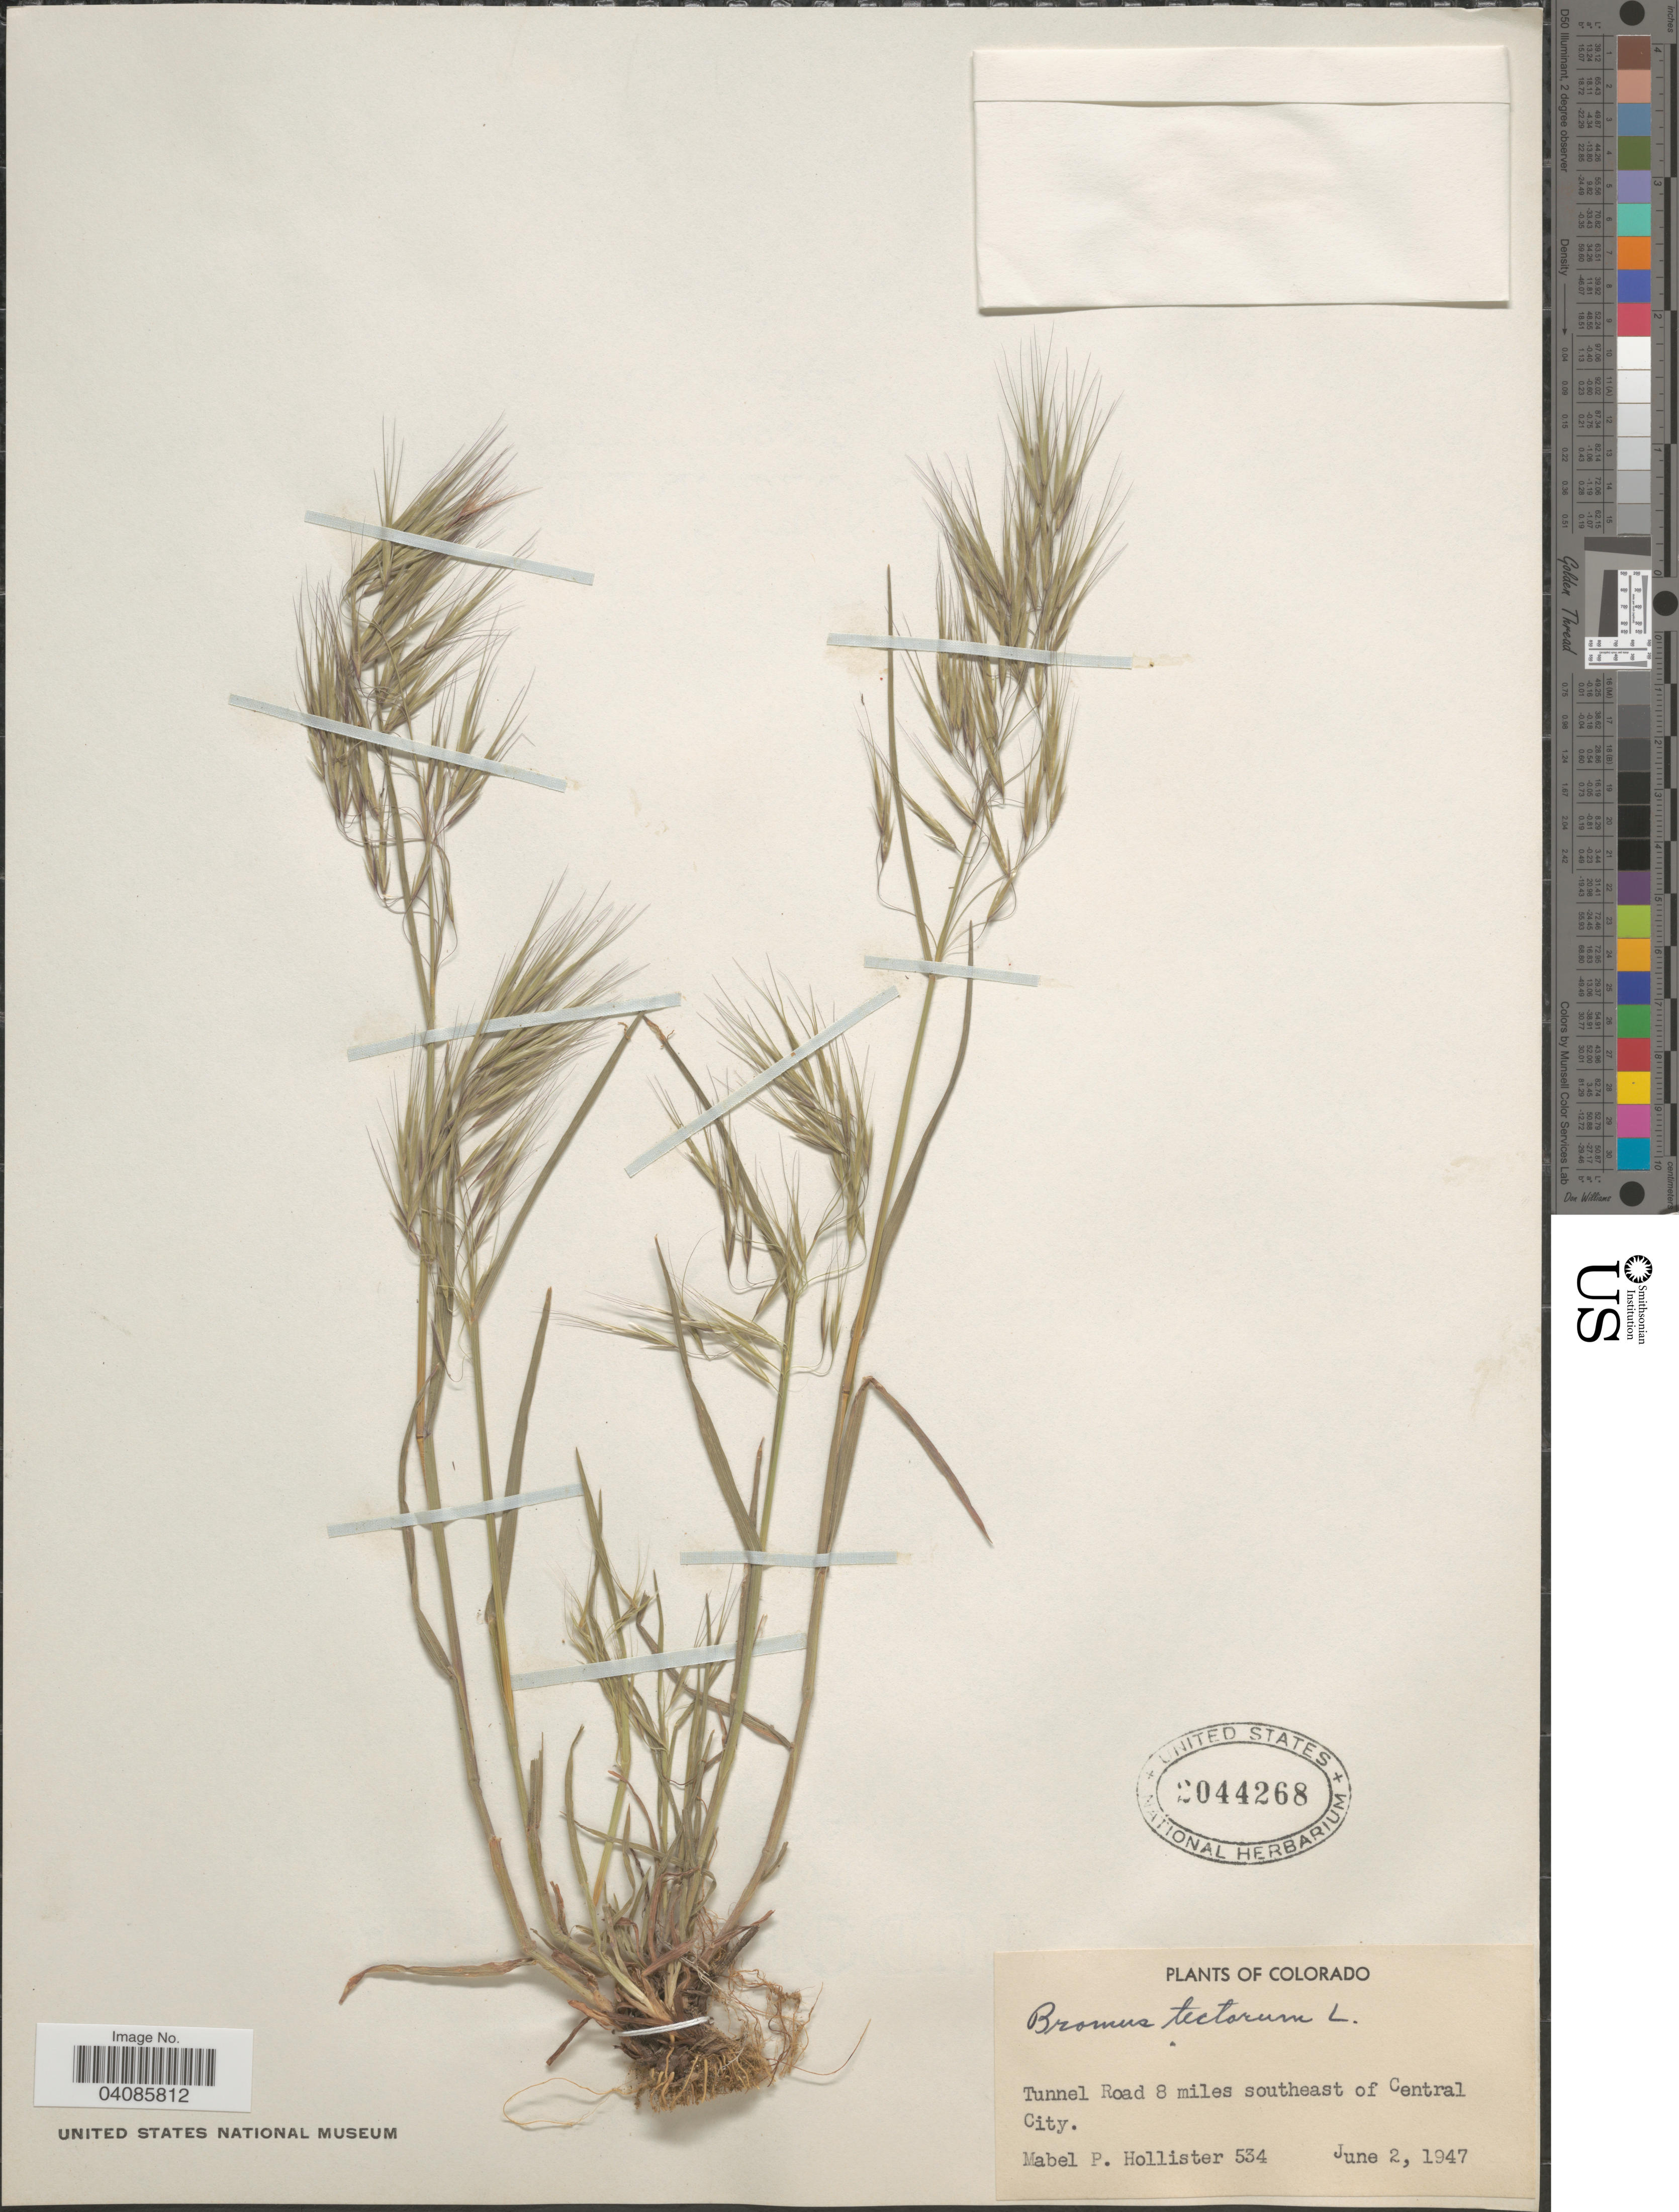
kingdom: Plantae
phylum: Tracheophyta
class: Liliopsida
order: Poales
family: Poaceae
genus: Bromus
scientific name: Bromus tectorum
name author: L.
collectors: M. Hollister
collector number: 534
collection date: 1947-06-02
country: United States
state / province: Colorado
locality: Tunnel Road 8 miles southeast of Central City.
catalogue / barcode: US 2044268